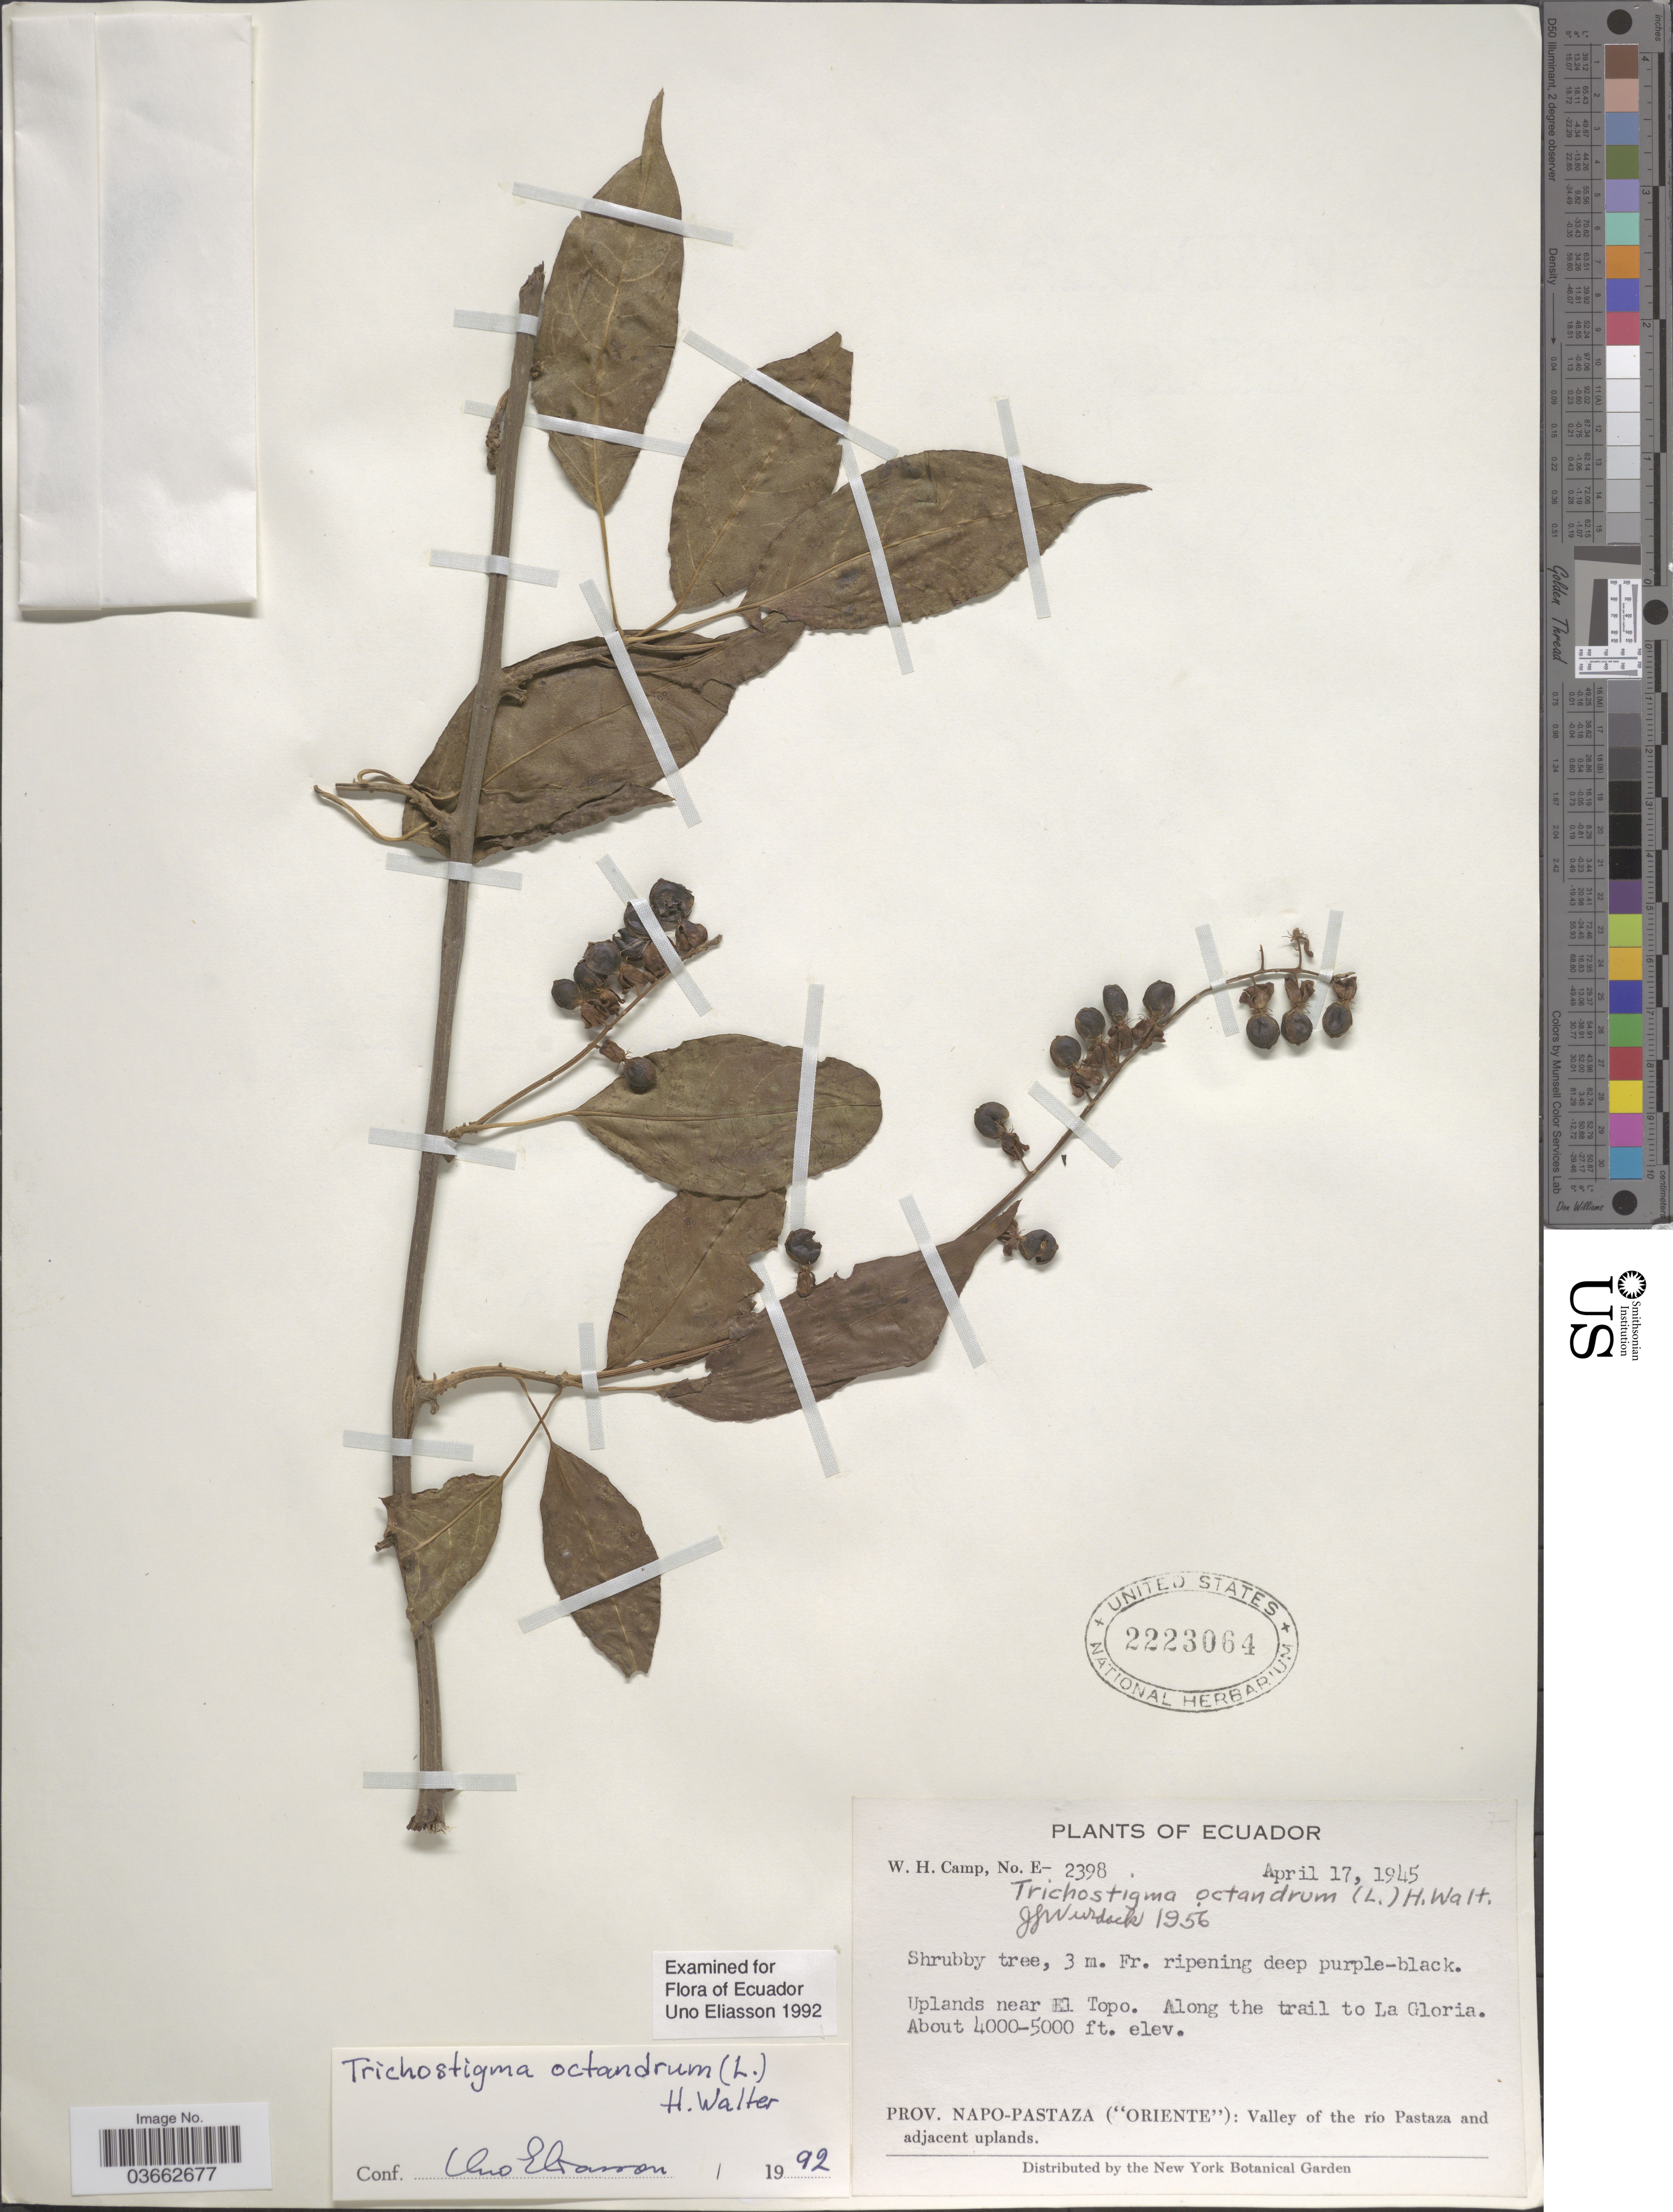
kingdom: Plantae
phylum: Tracheophyta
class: Magnoliopsida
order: Caryophyllales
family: Phytolaccaceae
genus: Trichostigma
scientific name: Trichostigma octandrum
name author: (L.) H. Walter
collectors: W. H. Camp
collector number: E-2398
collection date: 1945-04-17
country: Ecuador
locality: Along the trail to La Gloria. Prov. Napo-Pastaza ("Oriente"): Valley of the río Pastaza and adjacent uplands.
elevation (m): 1219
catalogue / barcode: US 2223064